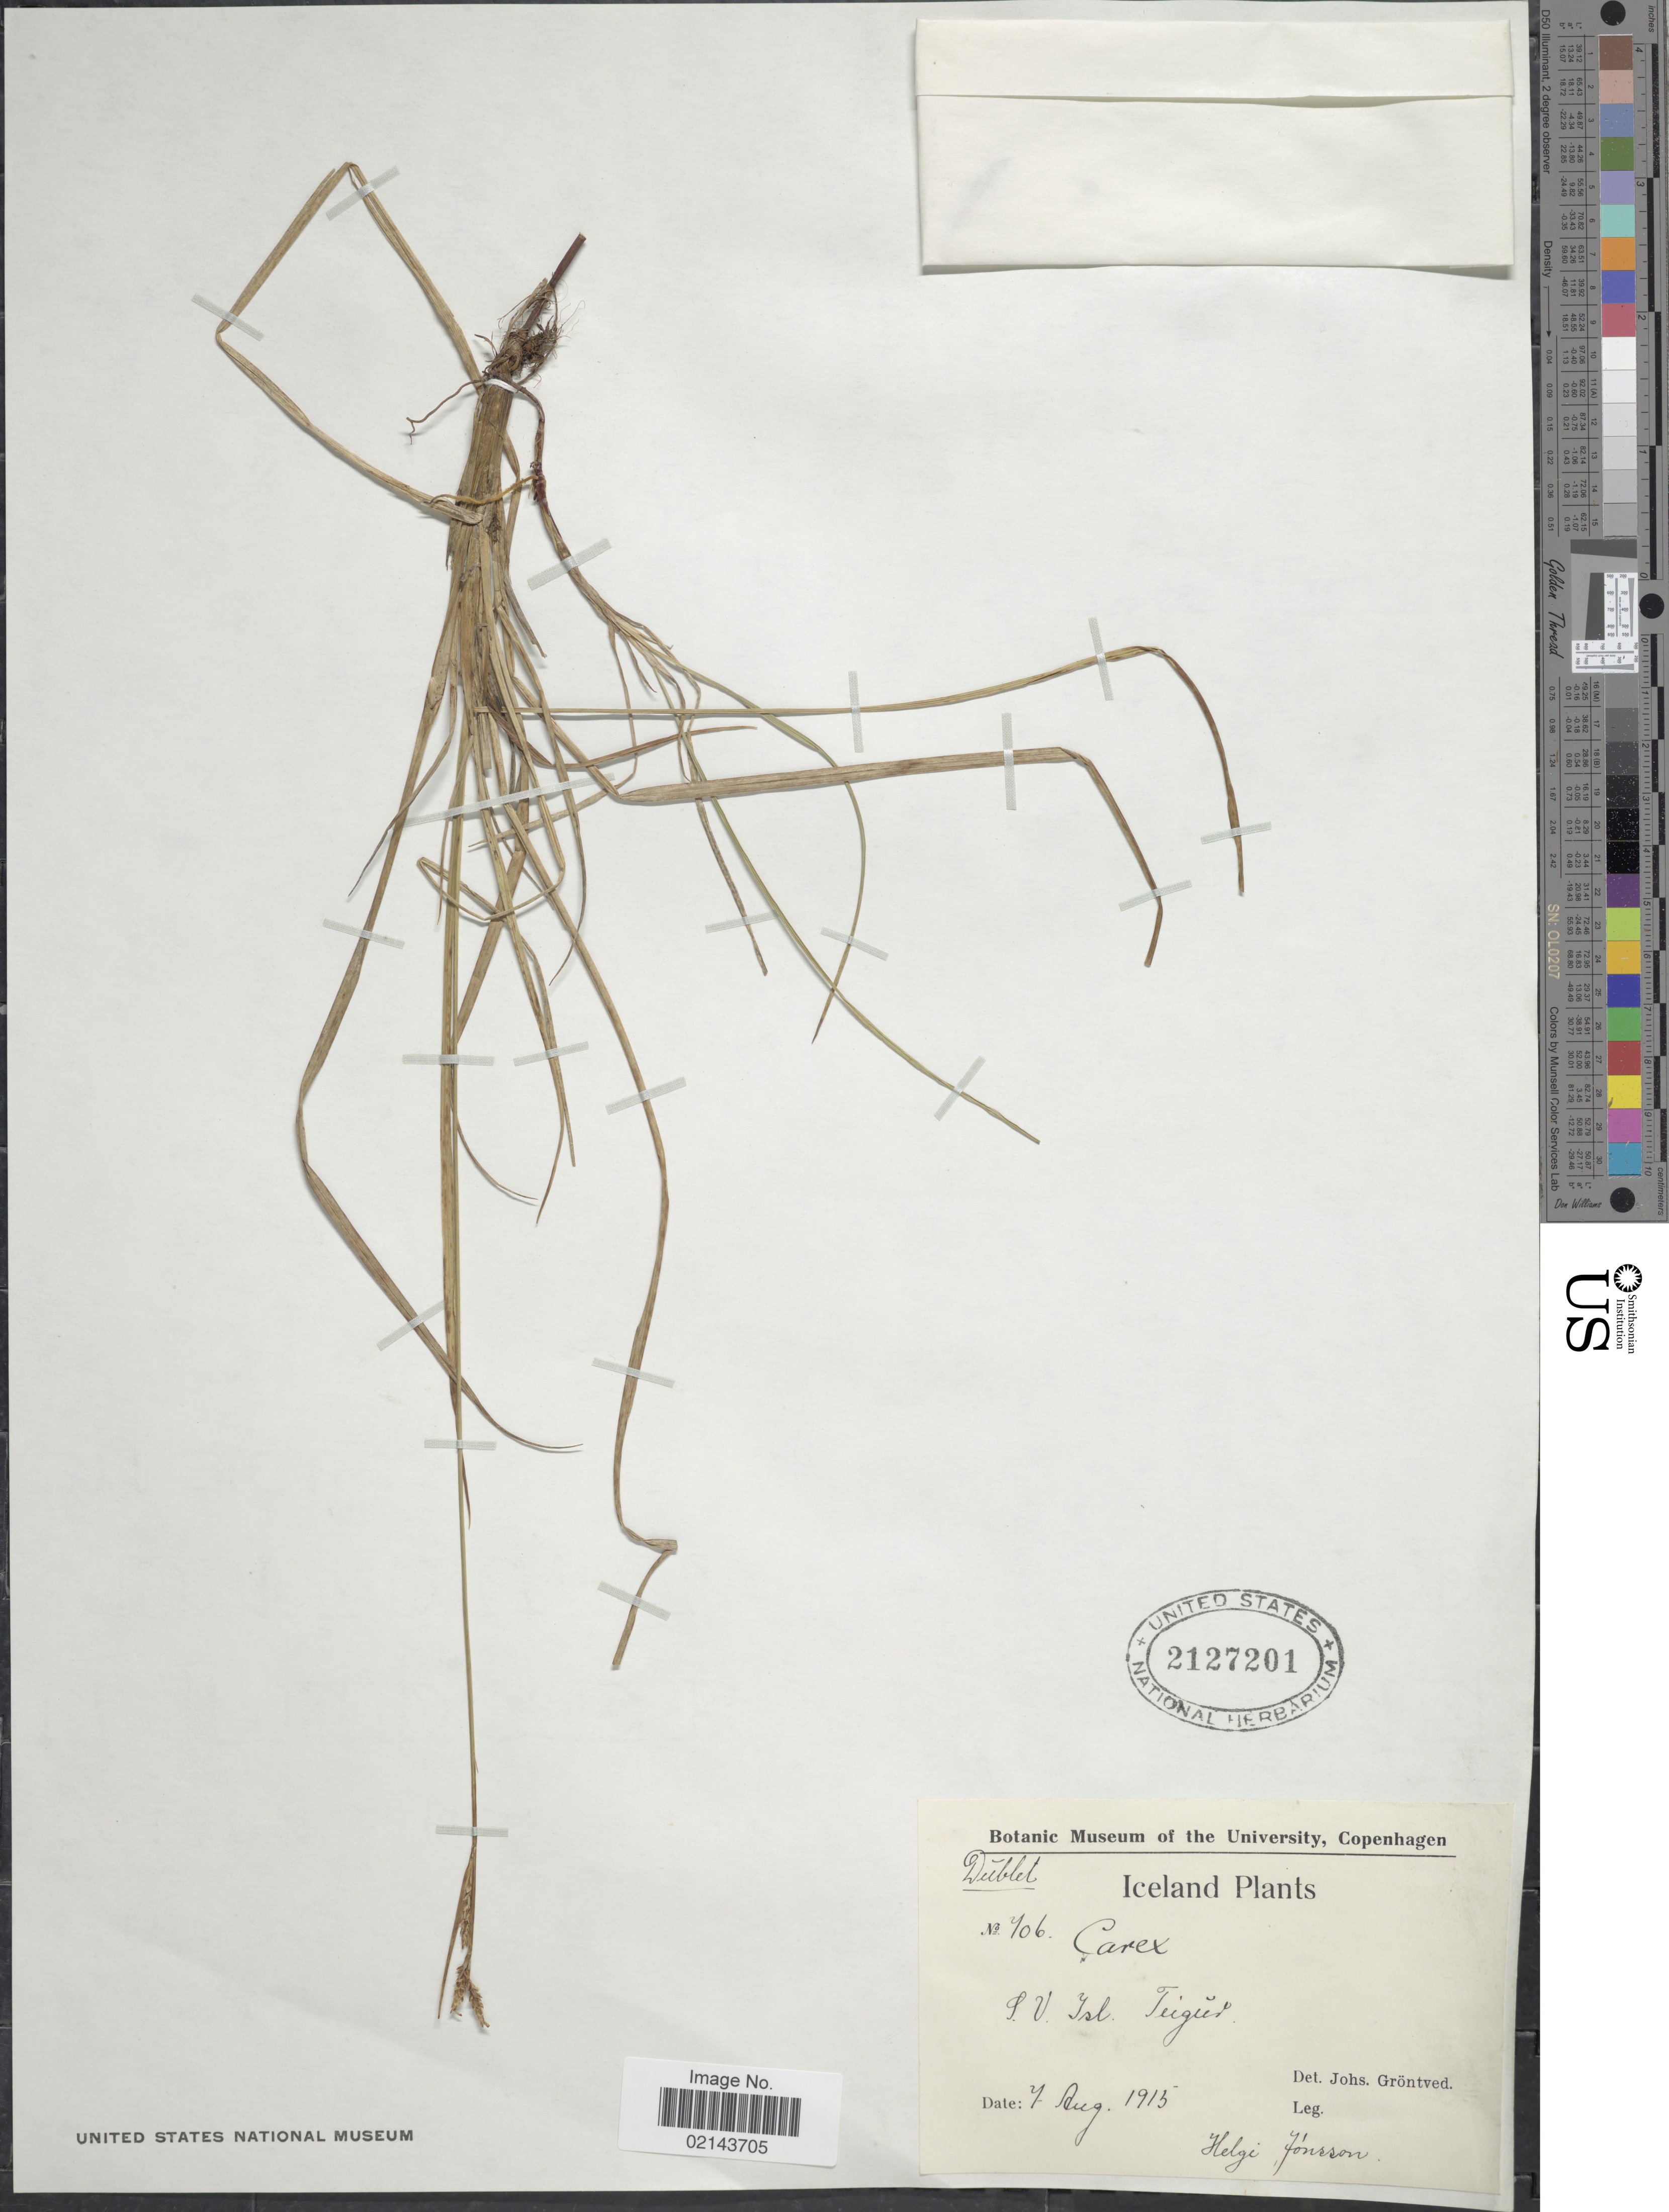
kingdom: Plantae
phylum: Tracheophyta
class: Liliopsida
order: Poales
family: Cyperaceae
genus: Carex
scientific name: Carex sp.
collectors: H. Jónsson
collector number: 706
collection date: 1915-08-07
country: Iceland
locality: S.V. Isl. Teigür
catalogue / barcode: US 2127201